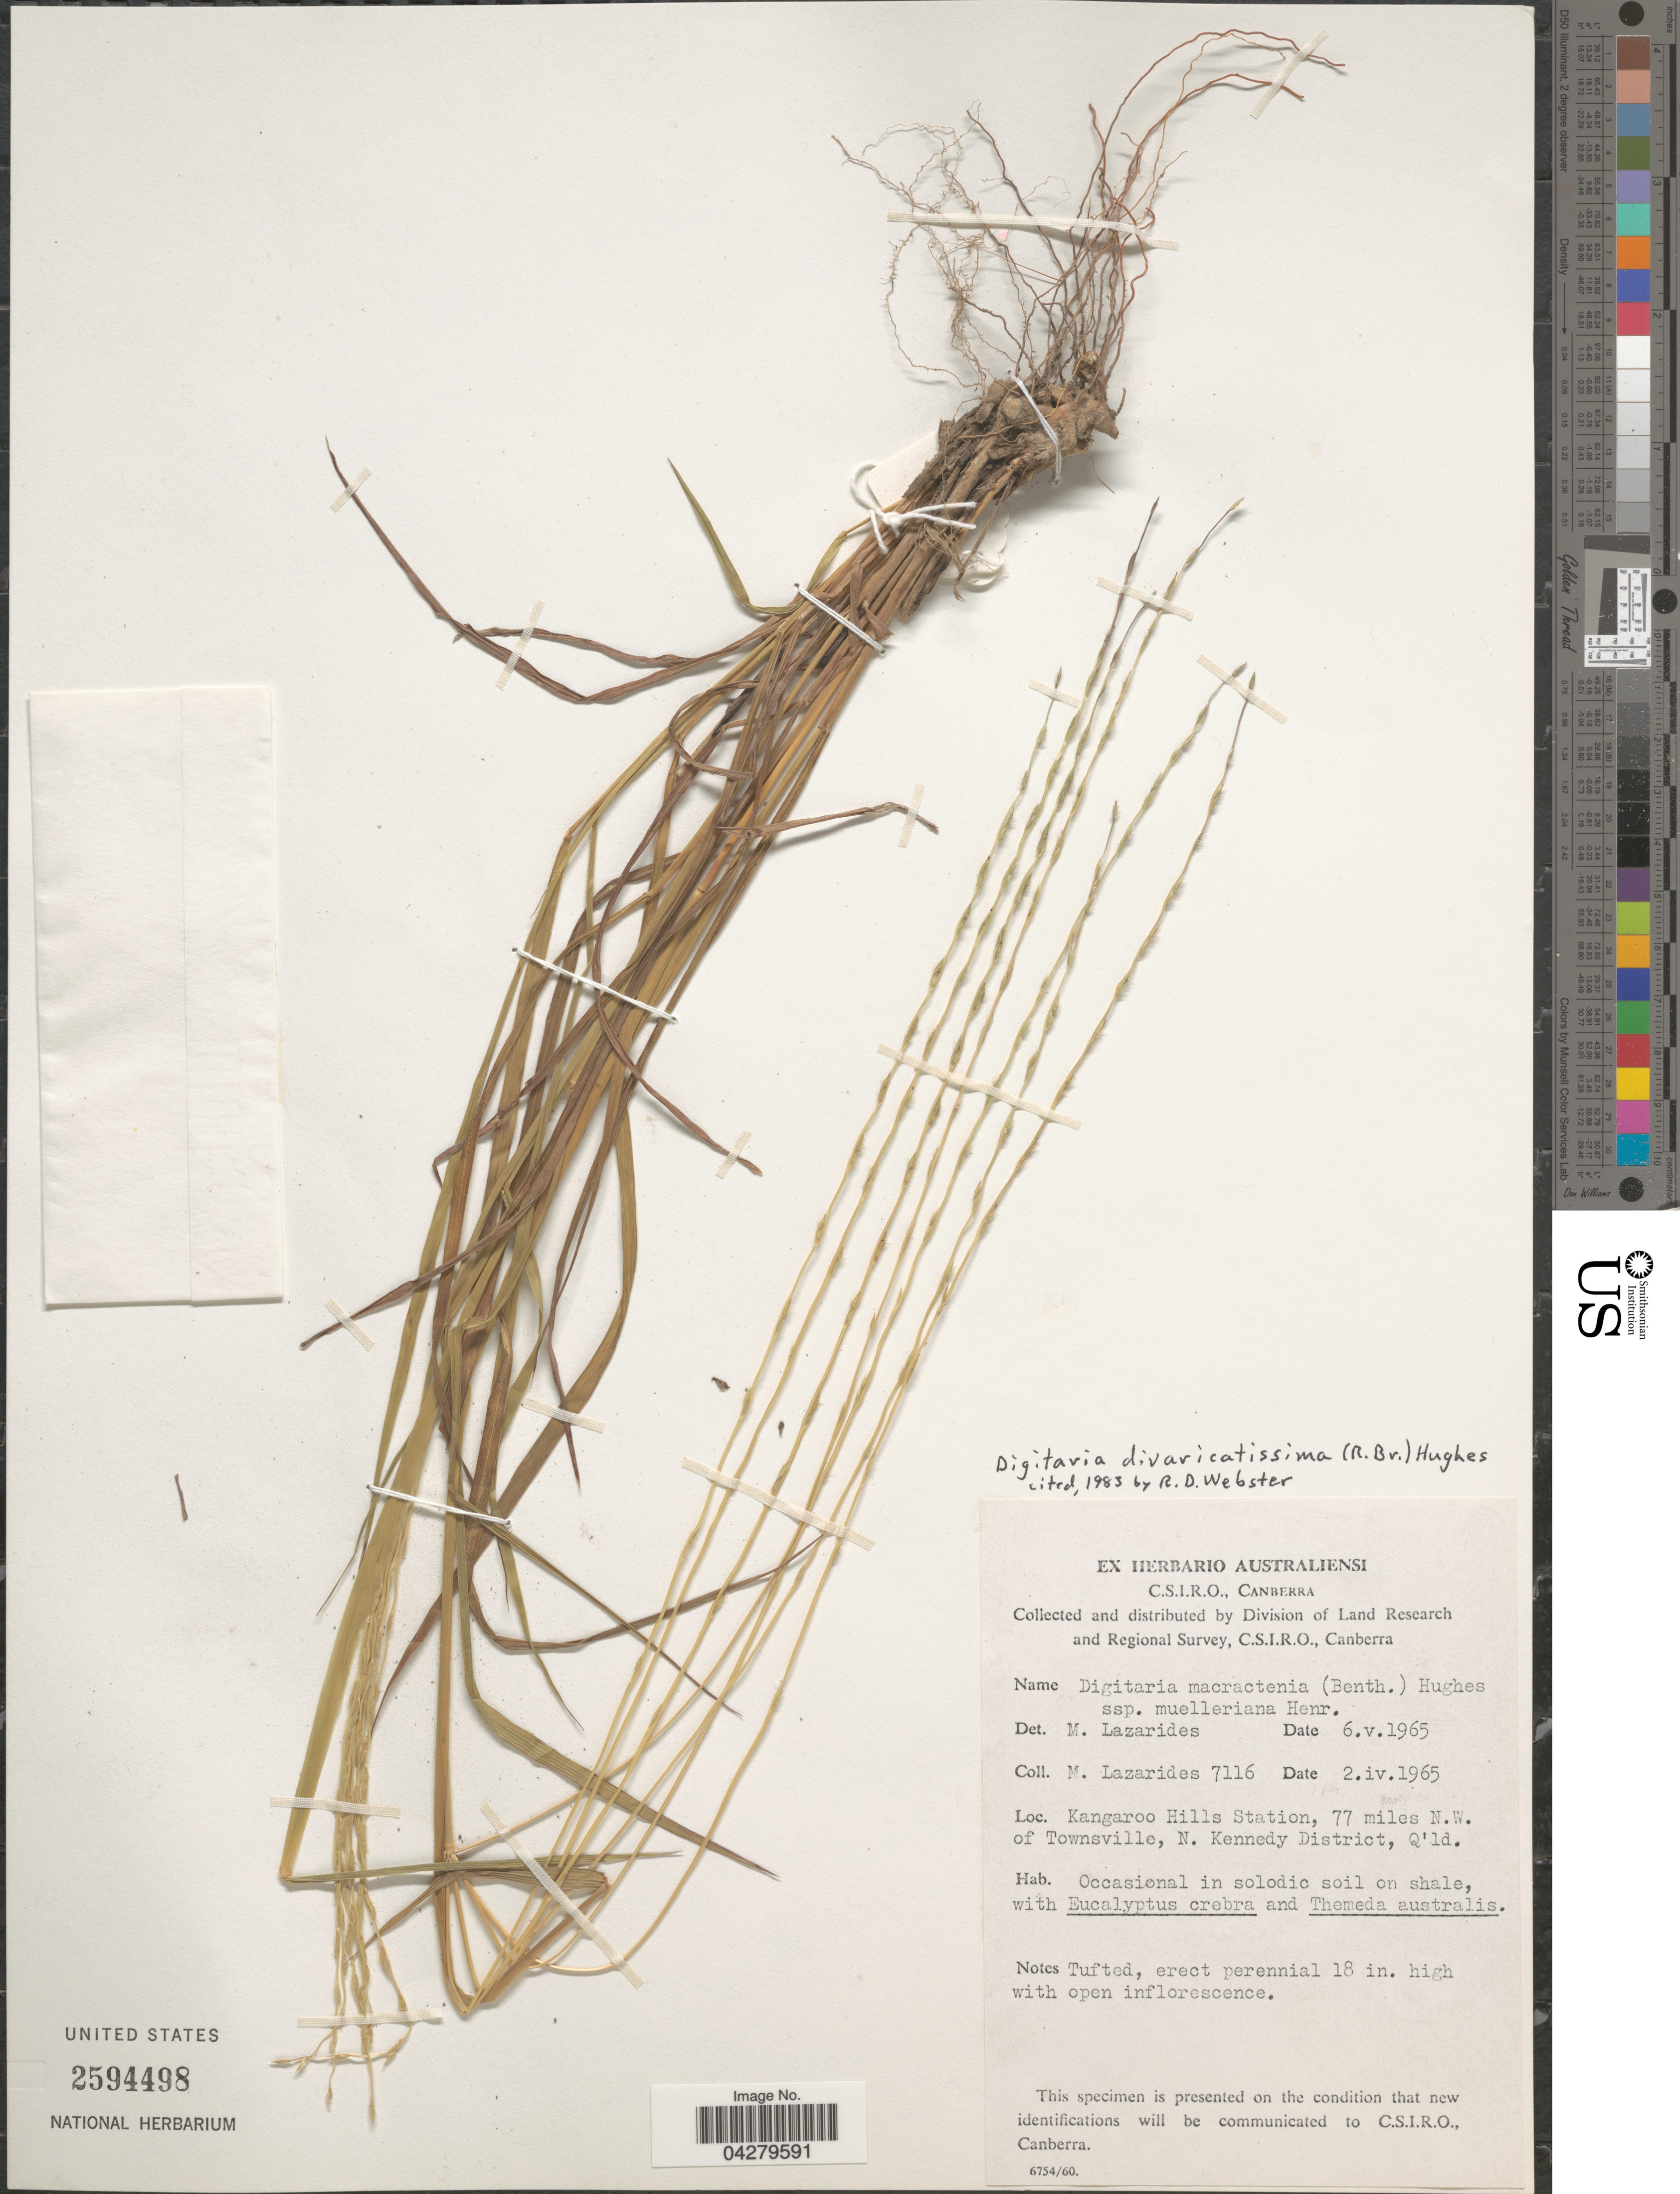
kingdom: Plantae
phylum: Tracheophyta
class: Liliopsida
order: Poales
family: Poaceae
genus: Digitaria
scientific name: Digitaria divaricatissima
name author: (R. Br.) Hughes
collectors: M. Lazarides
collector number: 7116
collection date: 1965-04-02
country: Australia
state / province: Queensland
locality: Division of Land Research and Regional Survey Section, C.S.I.R.O. Kangaroo Hills Station, 77 miles N.W. of Townsville, N. Kennedy District.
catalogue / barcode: US 2594498